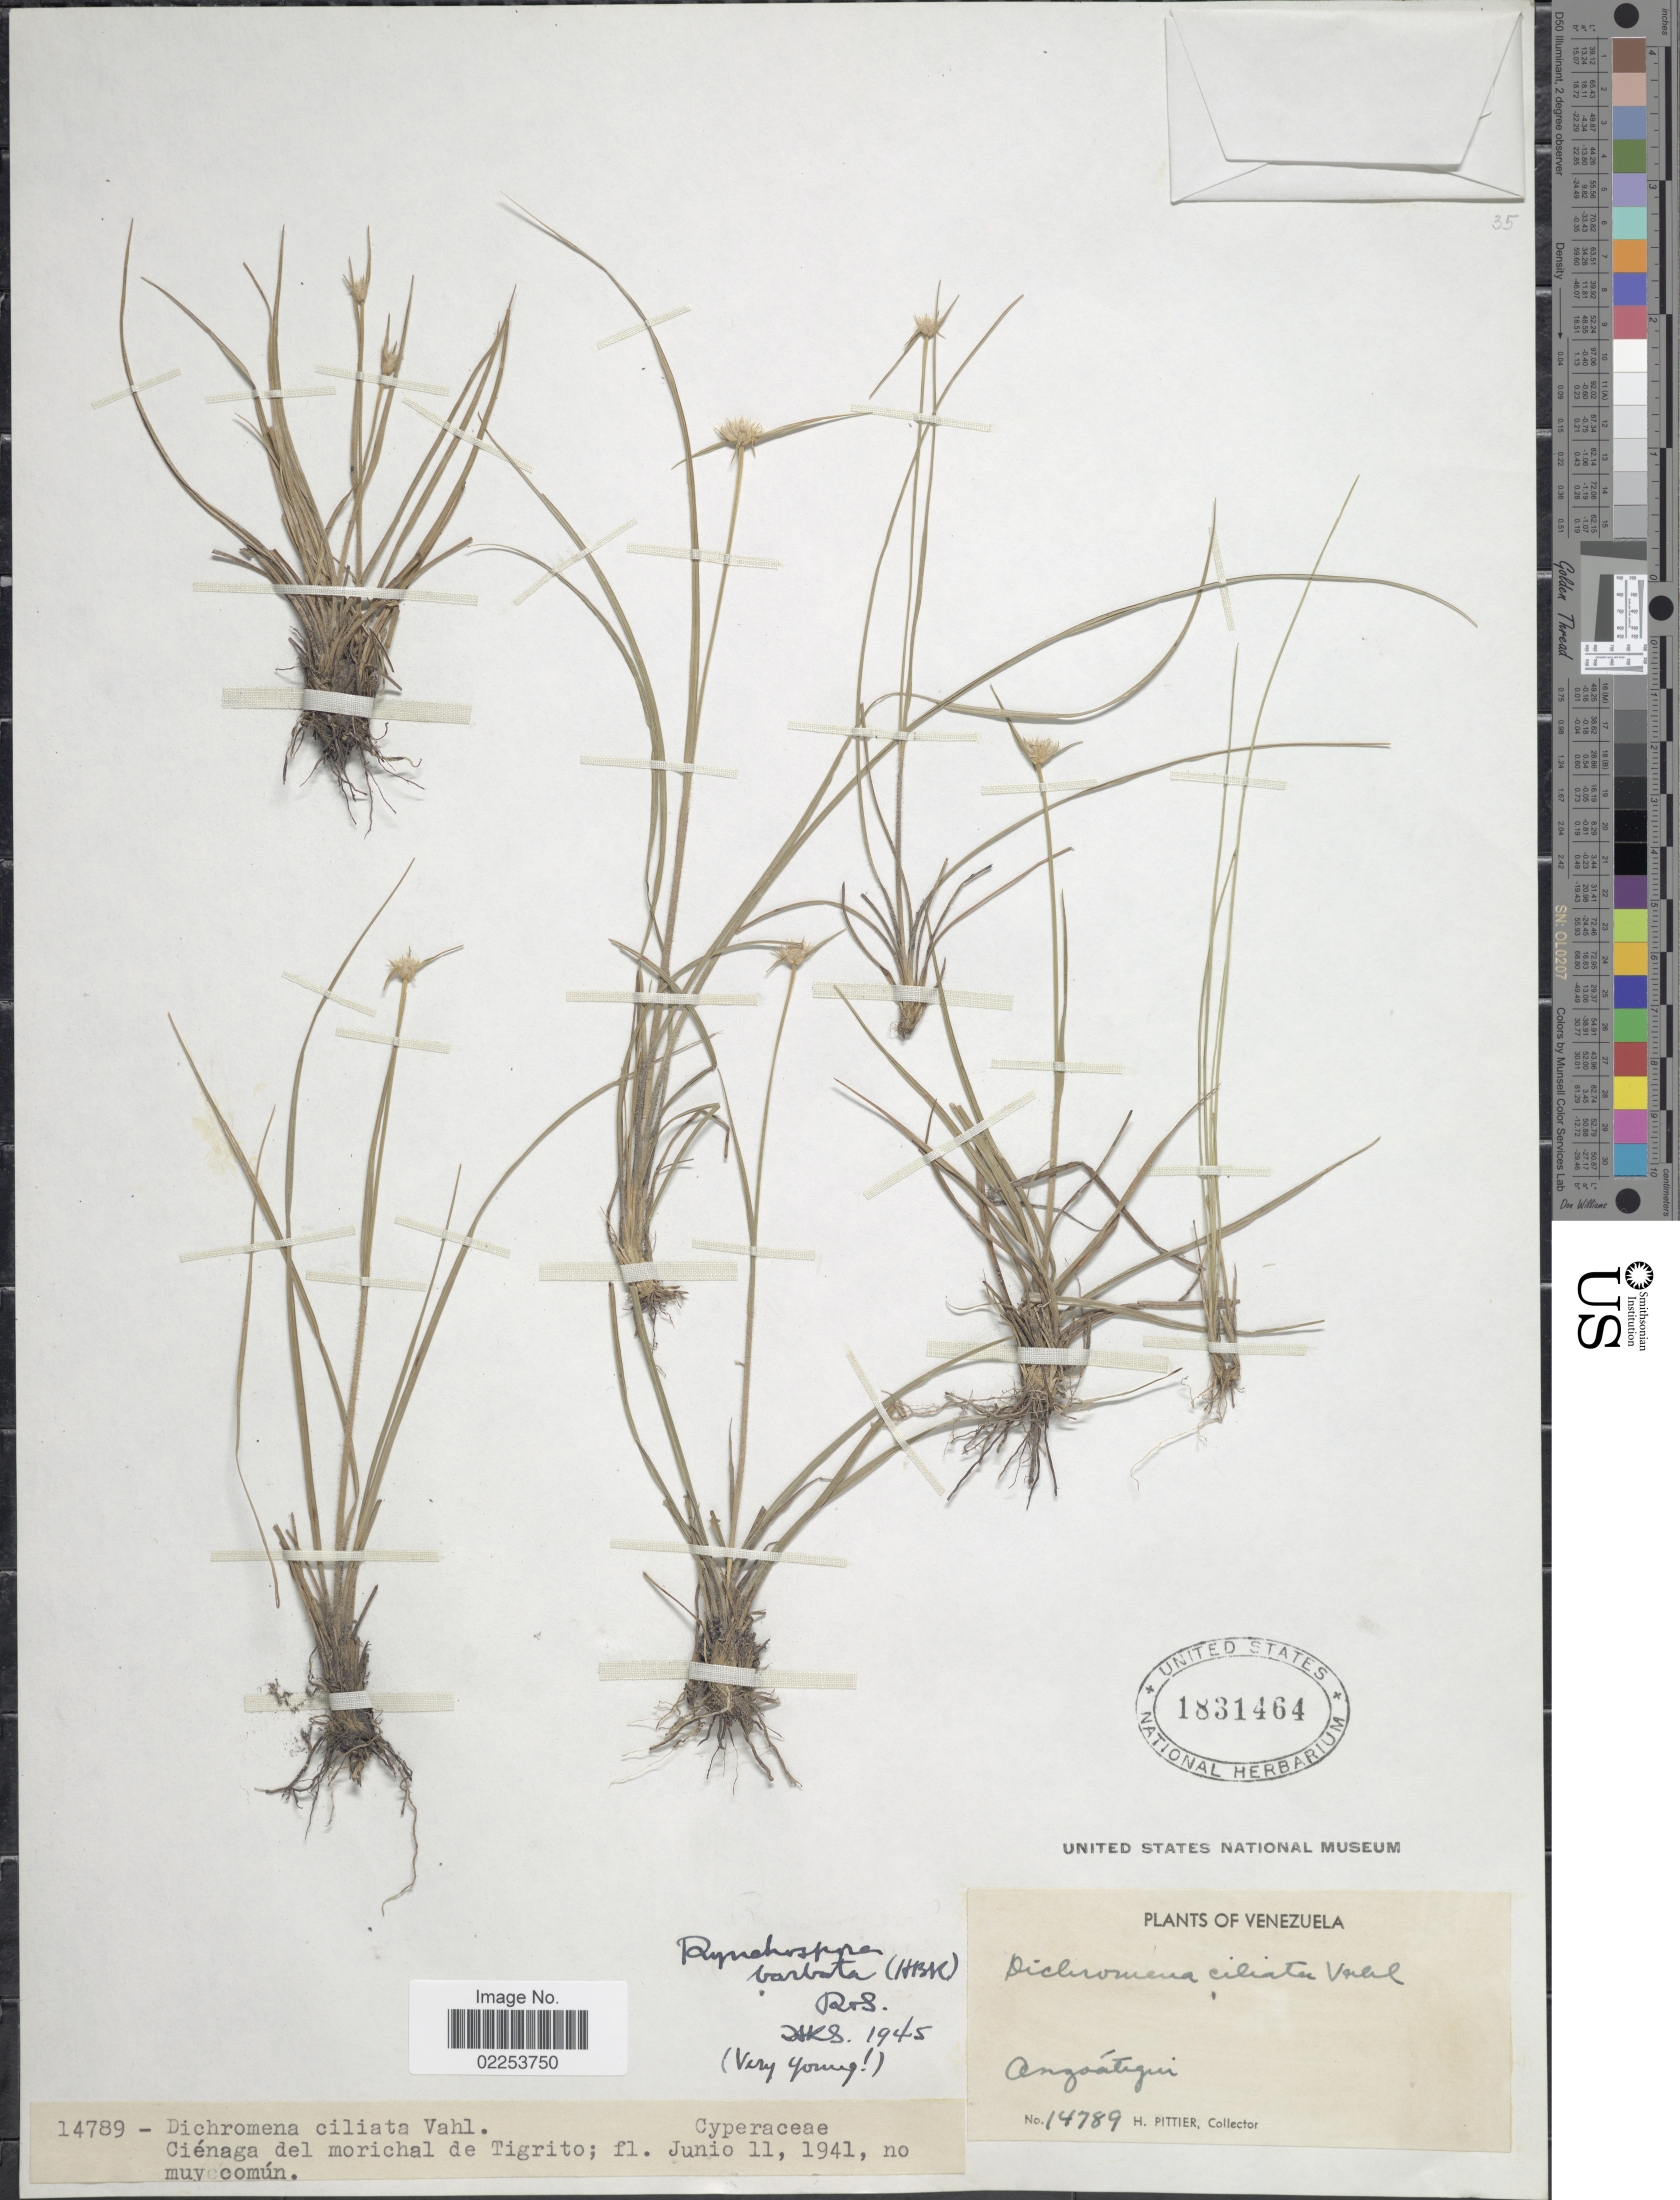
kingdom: Plantae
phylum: Tracheophyta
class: Liliopsida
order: Poales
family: Cyperaceae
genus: Rhynchospora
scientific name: Rhynchospora barbata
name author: (Vahl) Kunth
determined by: Alves, K.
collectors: H. F. Pittier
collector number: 14789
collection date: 1941-06-11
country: Venezuela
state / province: Anzoategui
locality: Cienaga del morichal de Tigrito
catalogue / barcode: US 1831464